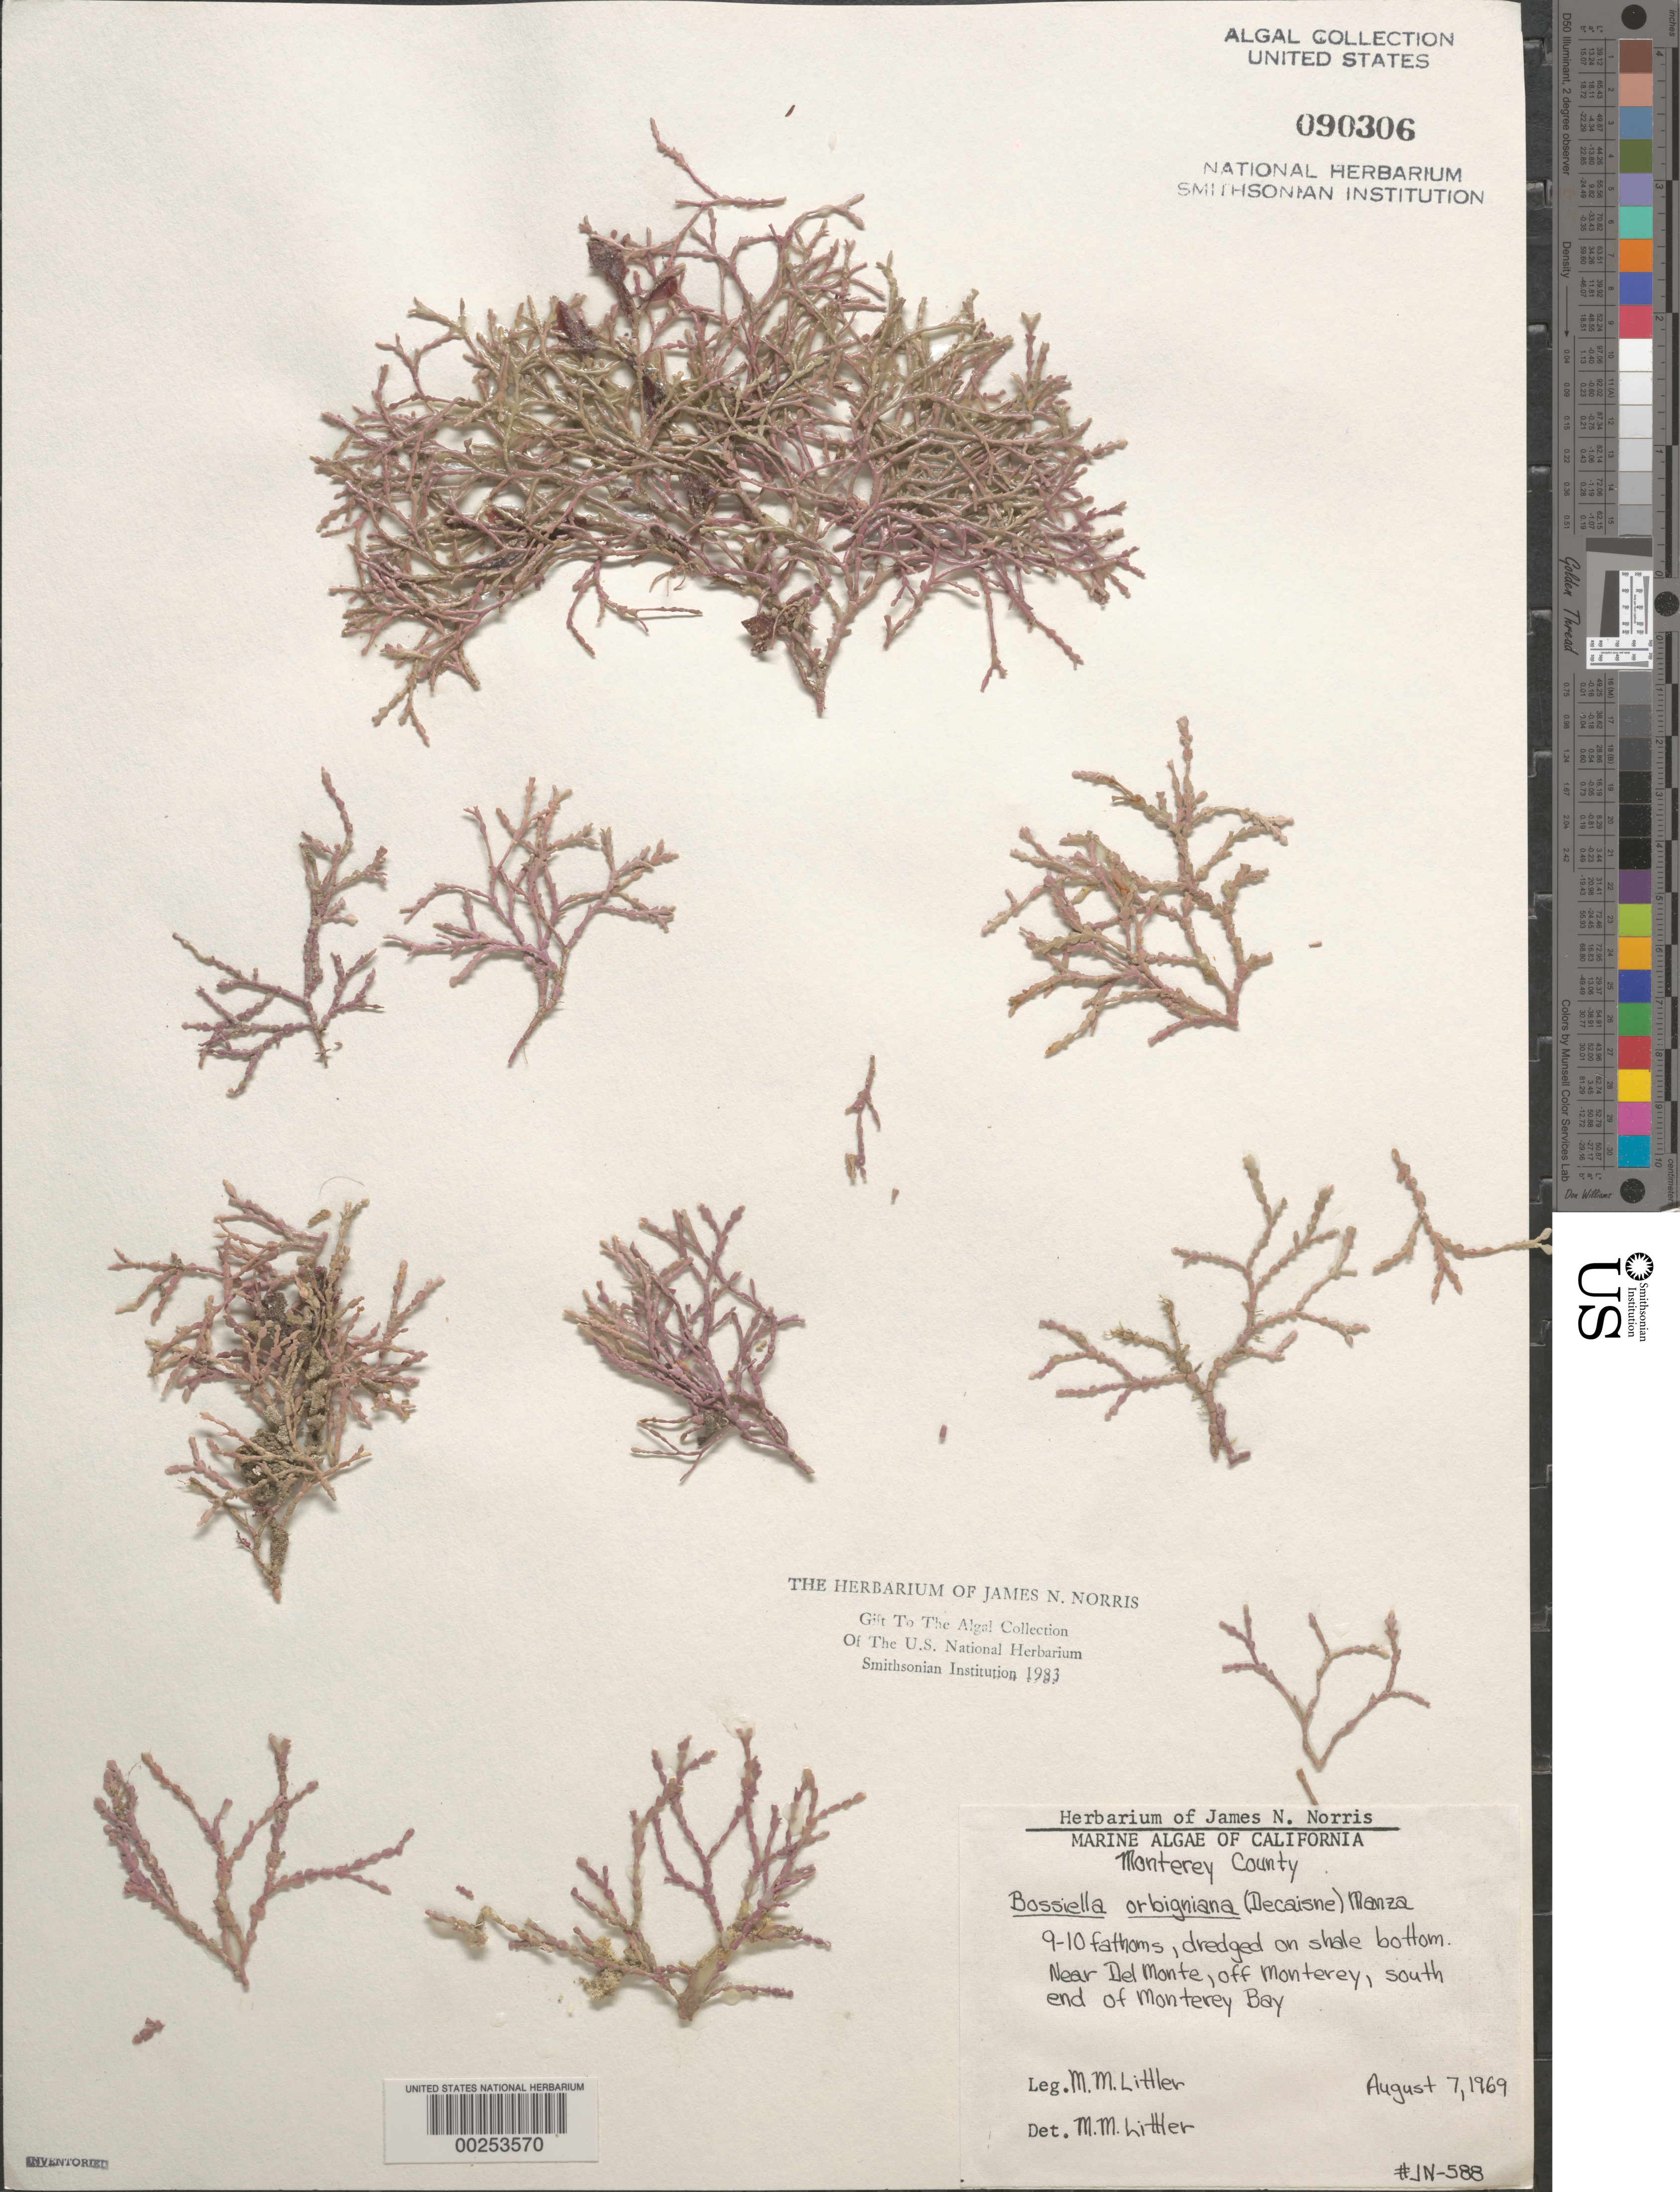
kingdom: Plantae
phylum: Rhodophyta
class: Florideophyceae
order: Corallinales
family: Corallinaceae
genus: Bossiella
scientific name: Bossiella orbigniana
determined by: Littler, M. M.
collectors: M. M. Littler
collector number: JN-588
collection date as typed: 07 Aug 1969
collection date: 1969-08-07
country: United States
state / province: California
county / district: Monterey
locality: Monterey Bay near Del Monte, off Monterey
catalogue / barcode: US 90306